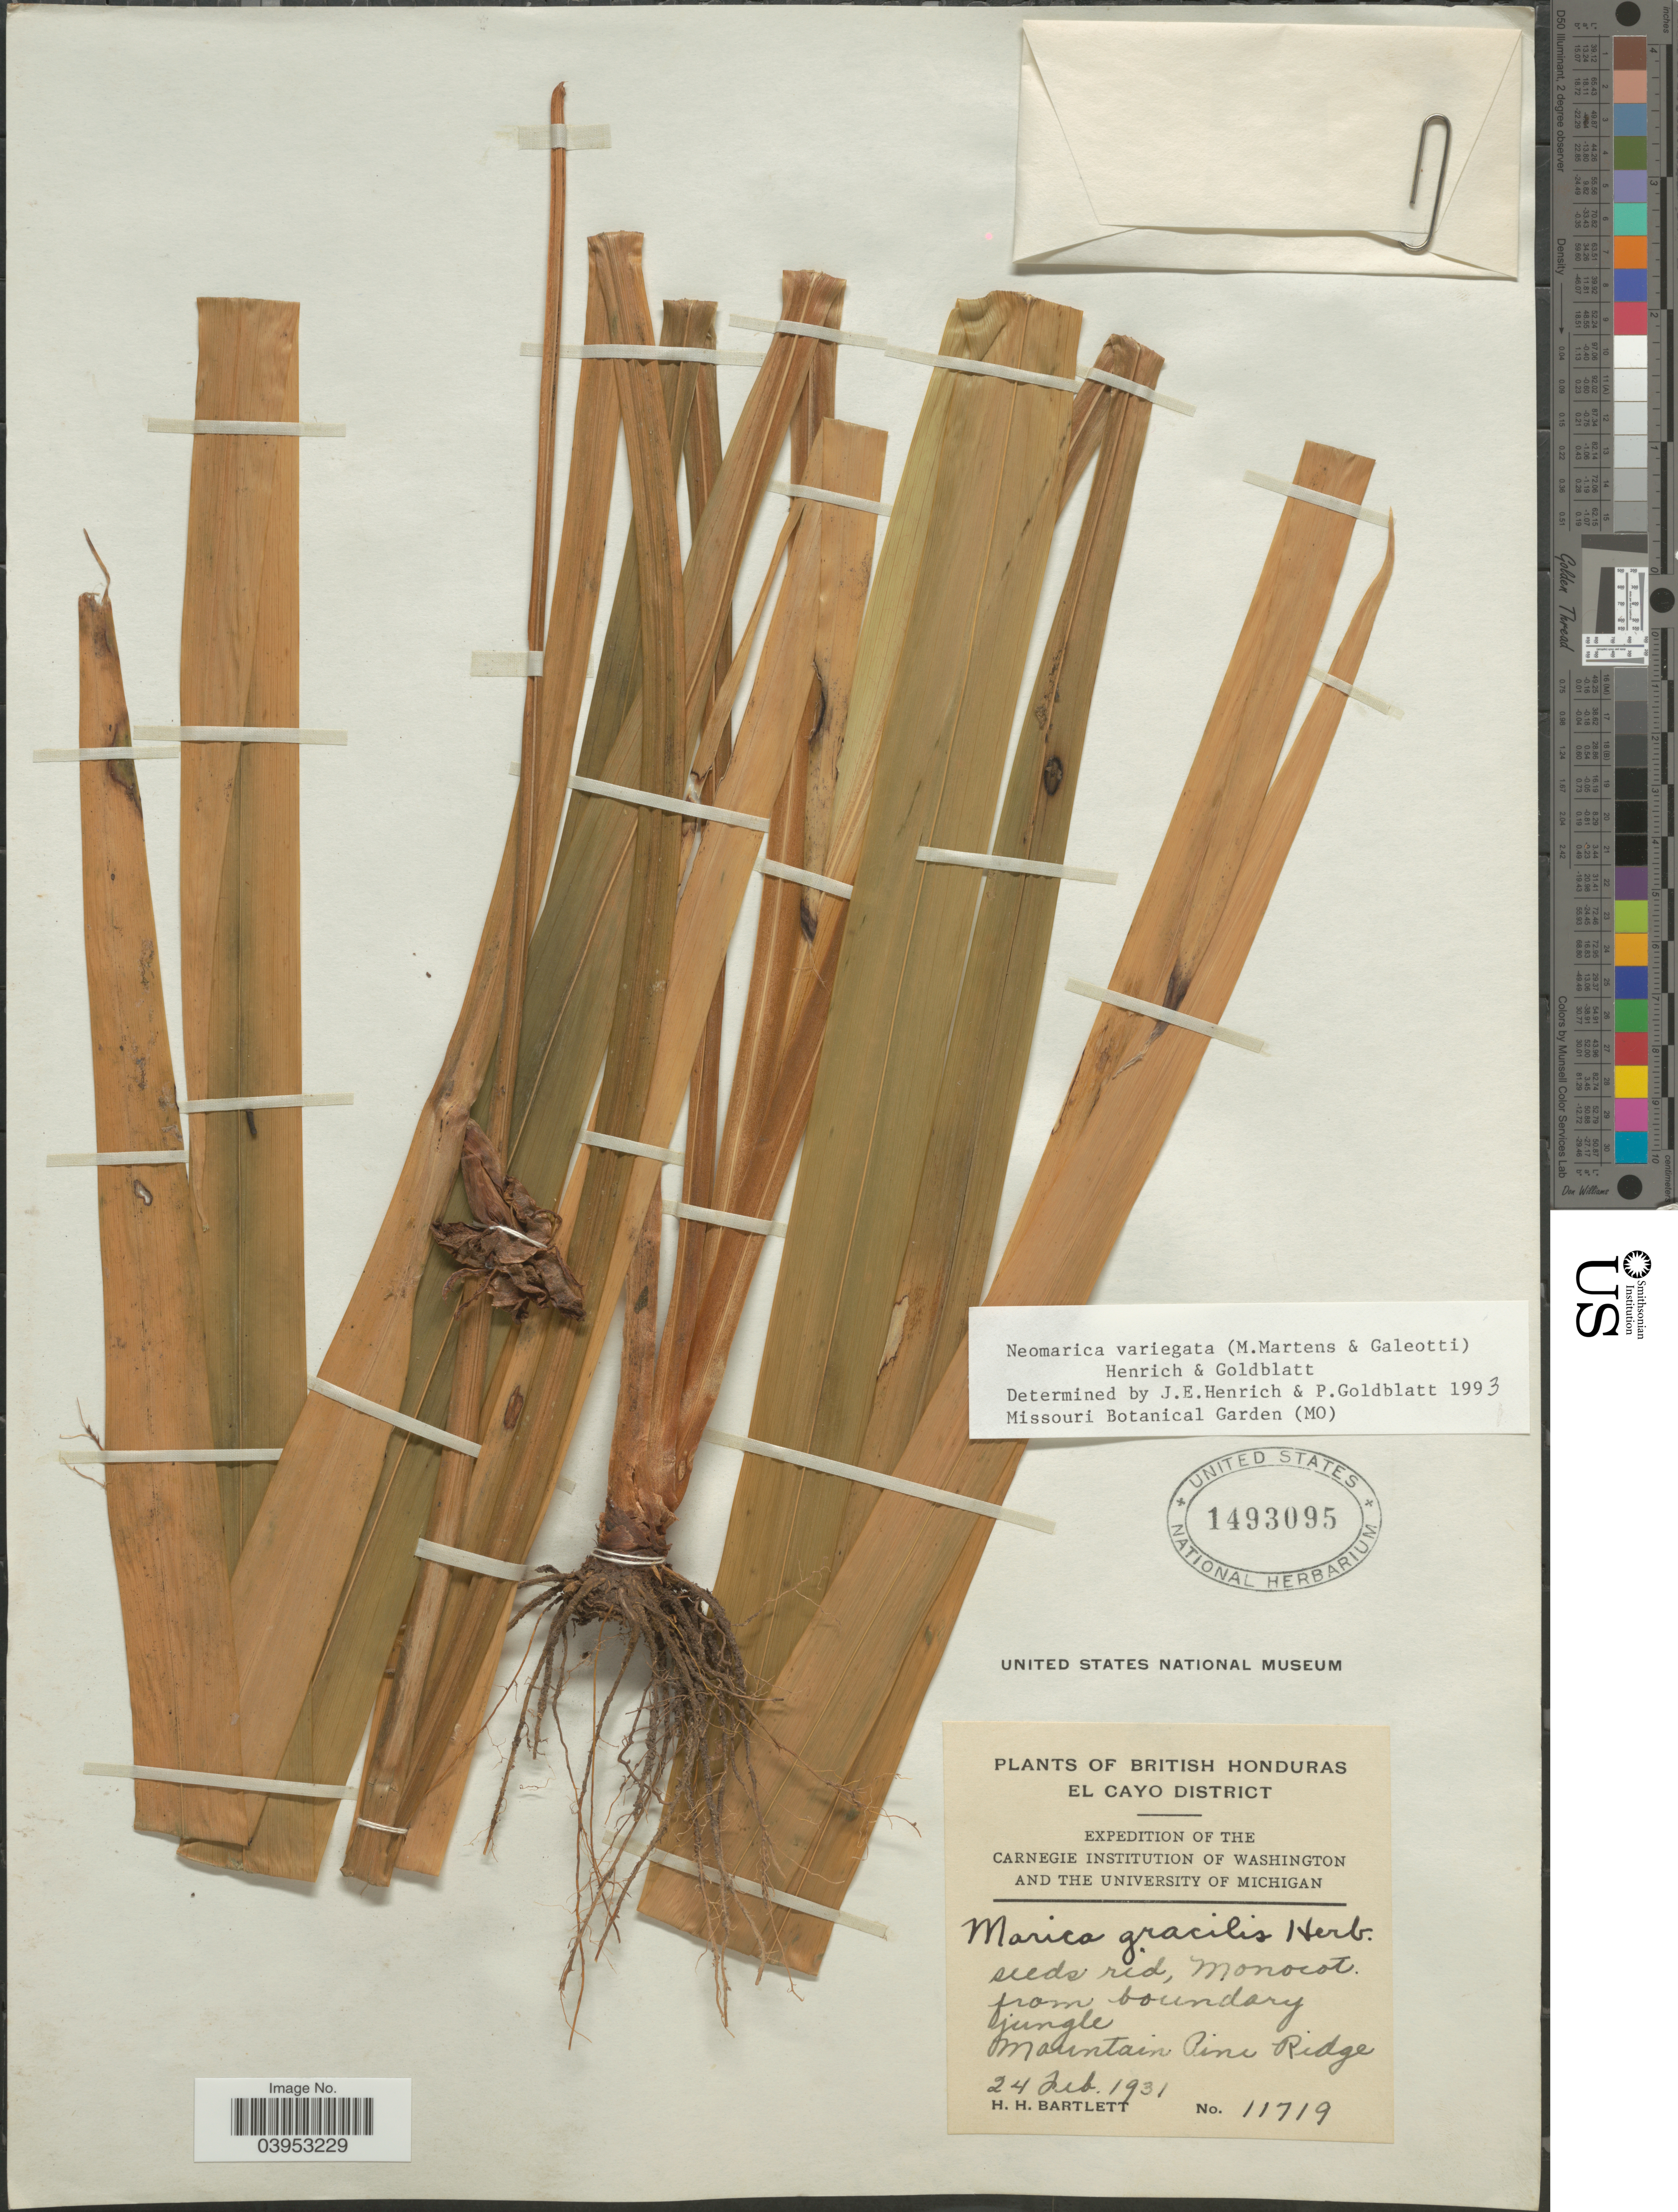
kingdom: Plantae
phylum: Tracheophyta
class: Liliopsida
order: Asparagales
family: Iridaceae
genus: Neomarica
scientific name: Neomarica variegata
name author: (M. Martens & Galeotti) Henrich & Goldblatt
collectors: H. H. Bartlett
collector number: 11719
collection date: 1931-02-24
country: Belize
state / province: Cayo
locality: British Honduras. El Cayo District. Mountain Pine Ridge.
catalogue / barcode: US 1493095